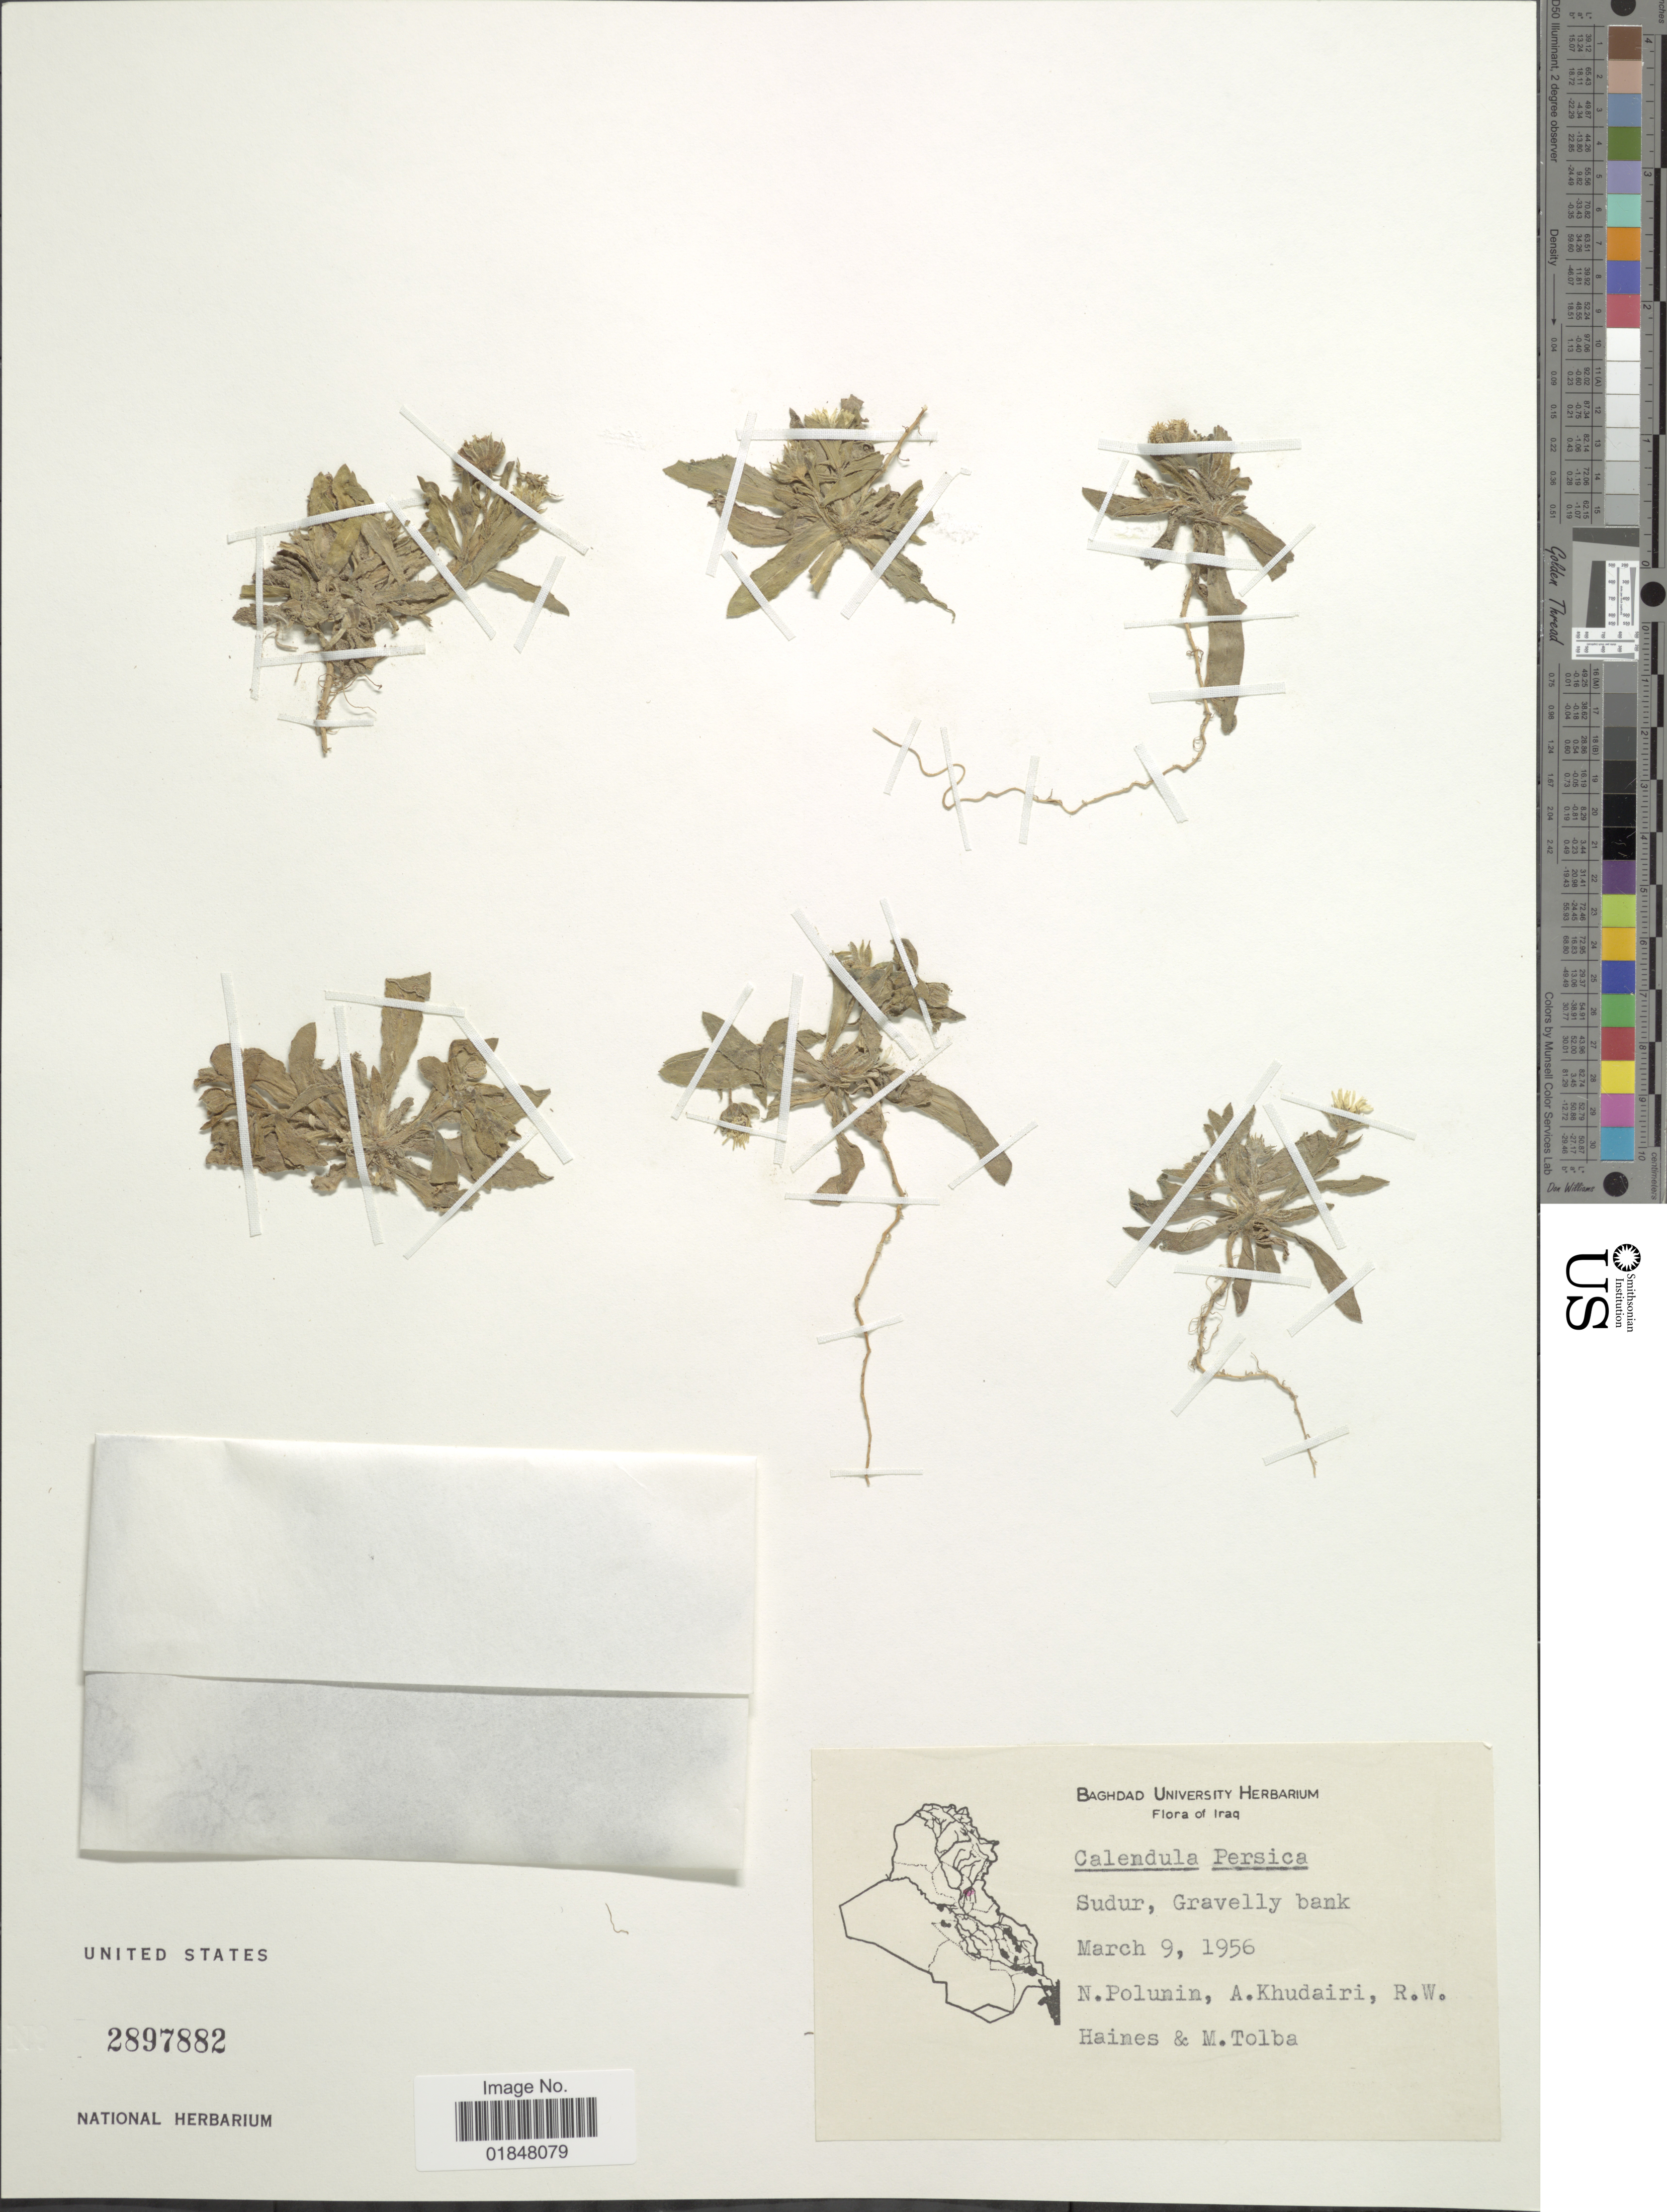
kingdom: Plantae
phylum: Tracheophyta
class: Magnoliopsida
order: Asterales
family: Asteraceae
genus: Calendula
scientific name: Calendula arvensis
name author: L.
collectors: N. V. Polunin, A. Khudairi, R. W. Haines & M. Tolba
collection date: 1956-03-09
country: Iraq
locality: Sudur, Gravelly bank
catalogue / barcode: US 2897882